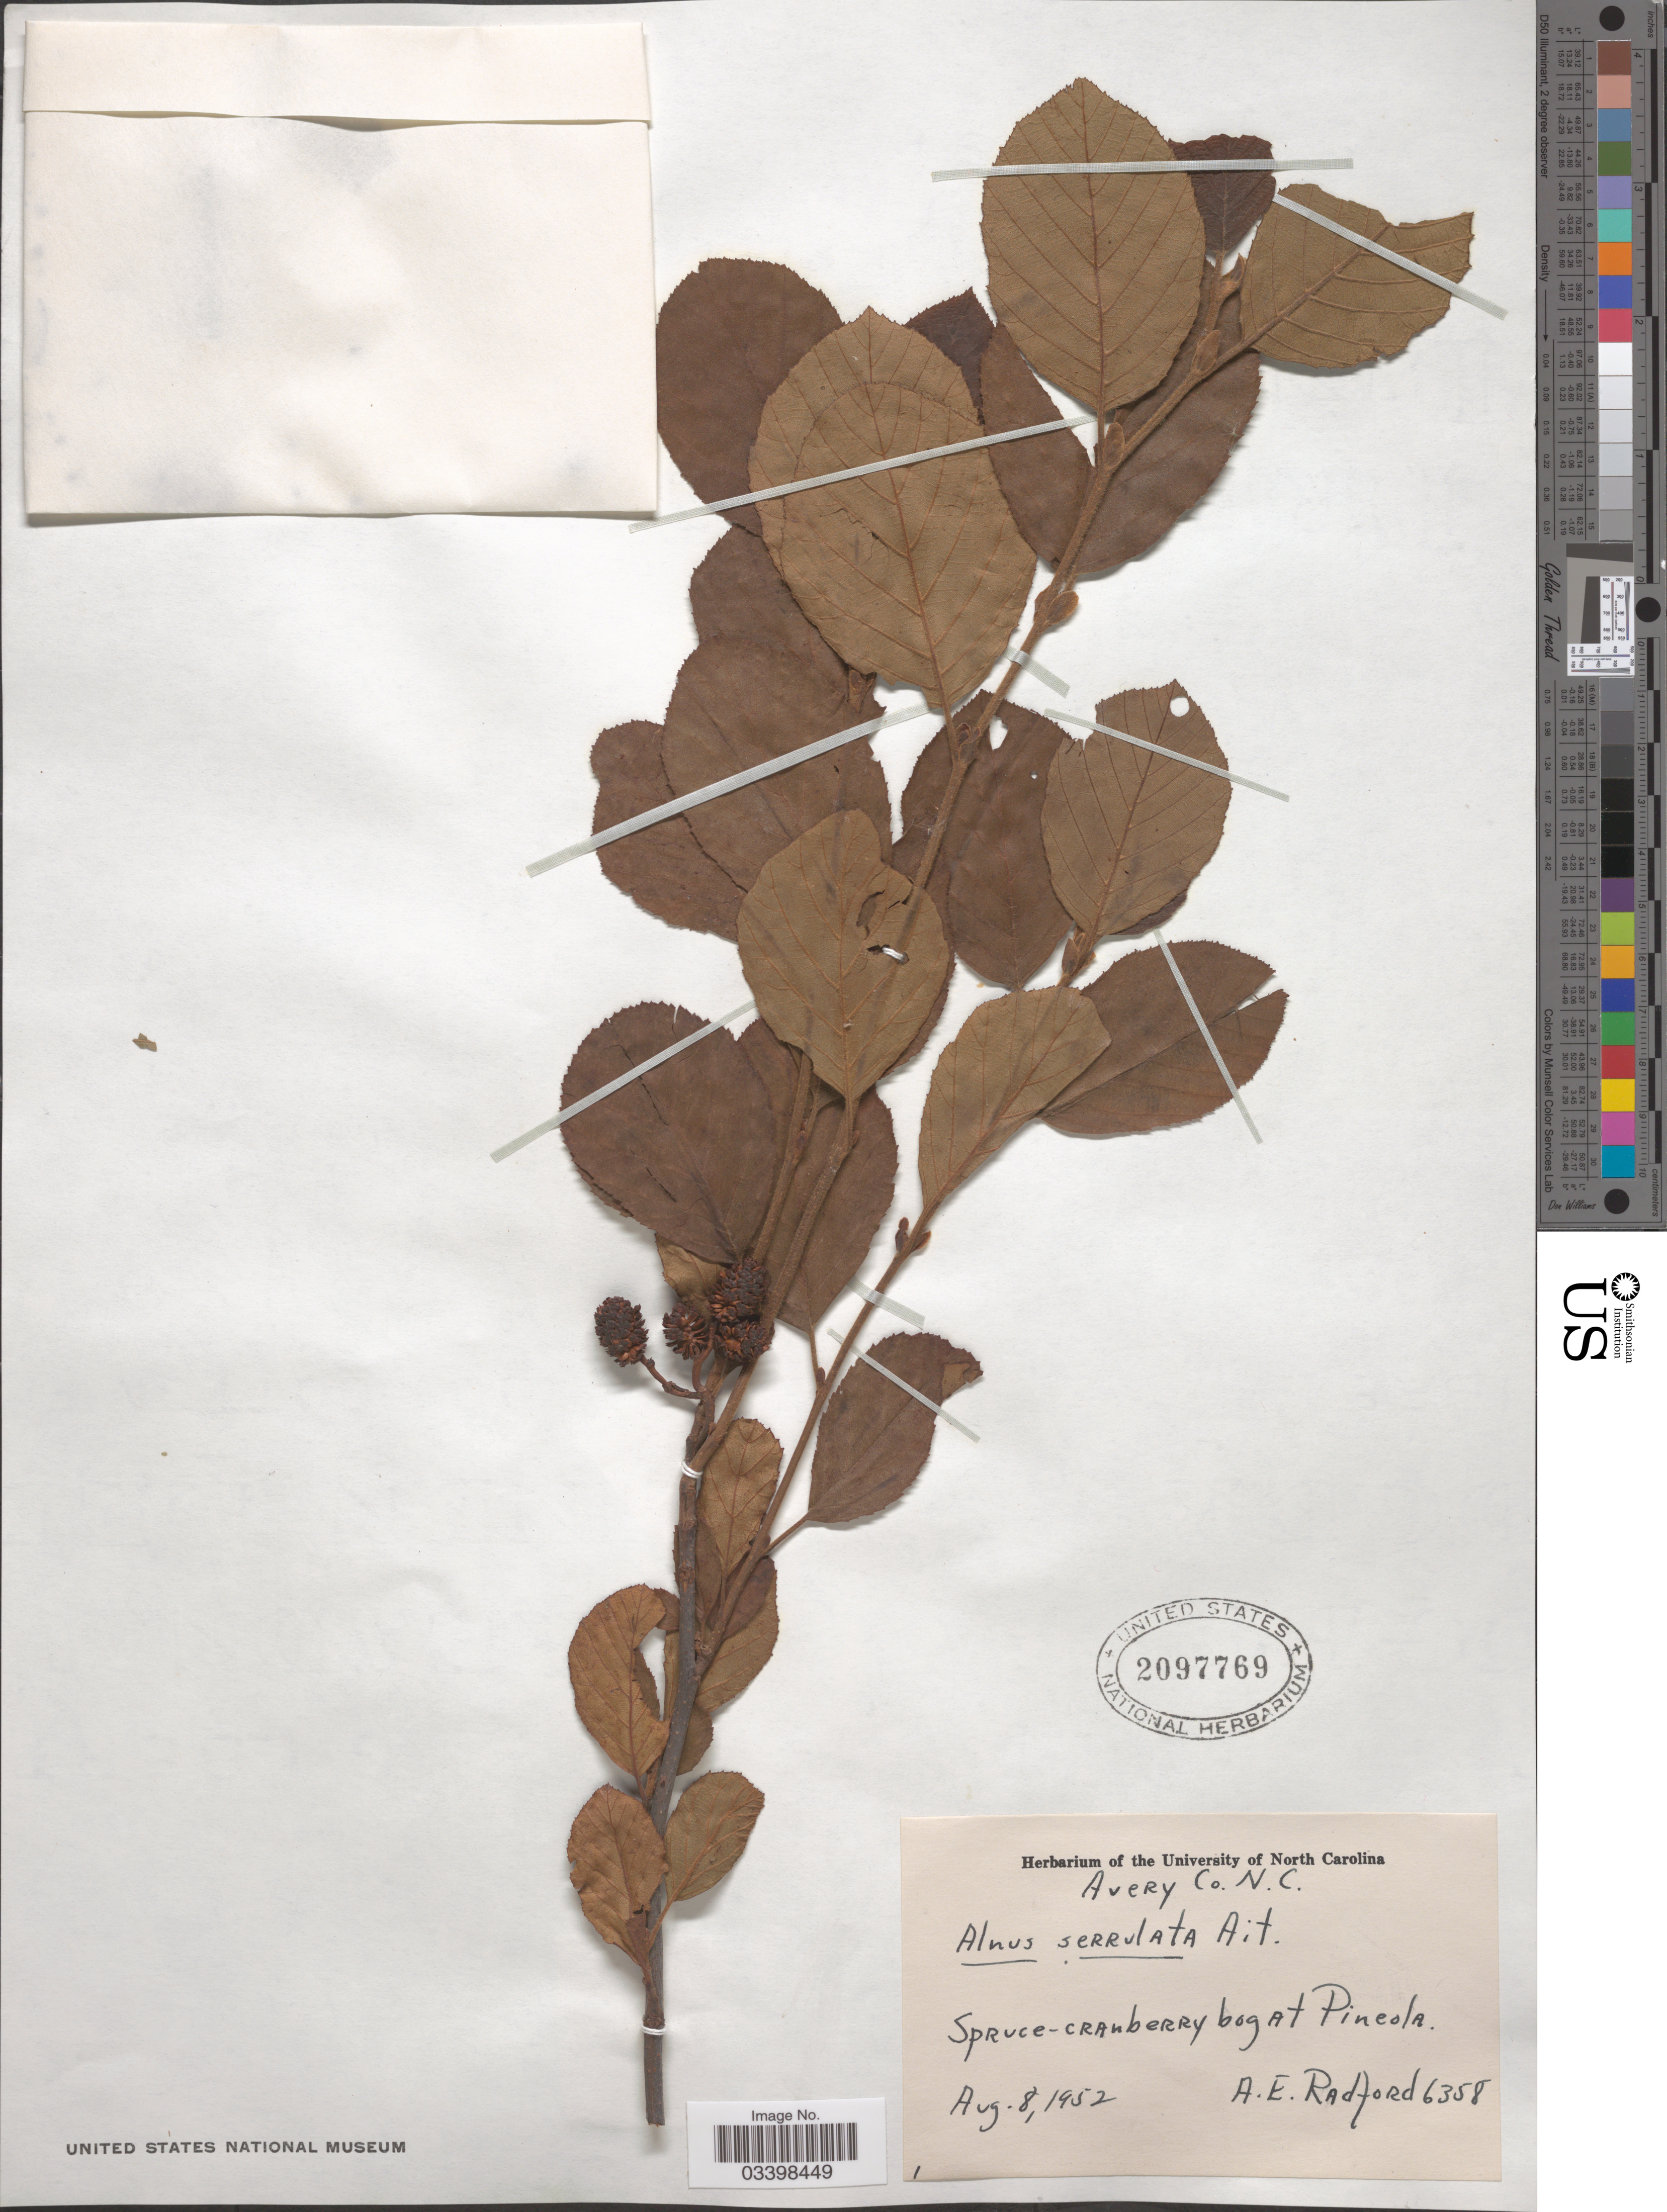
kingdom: Plantae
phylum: Tracheophyta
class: Magnoliopsida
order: Fagales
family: Betulaceae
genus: Alnus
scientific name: Alnus serrulata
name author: (Aiton) Willd.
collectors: A. E. Radford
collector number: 6358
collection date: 1952-08-08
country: United States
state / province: North Carolina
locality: Avery Co. At Pineola.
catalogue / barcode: US 2097769